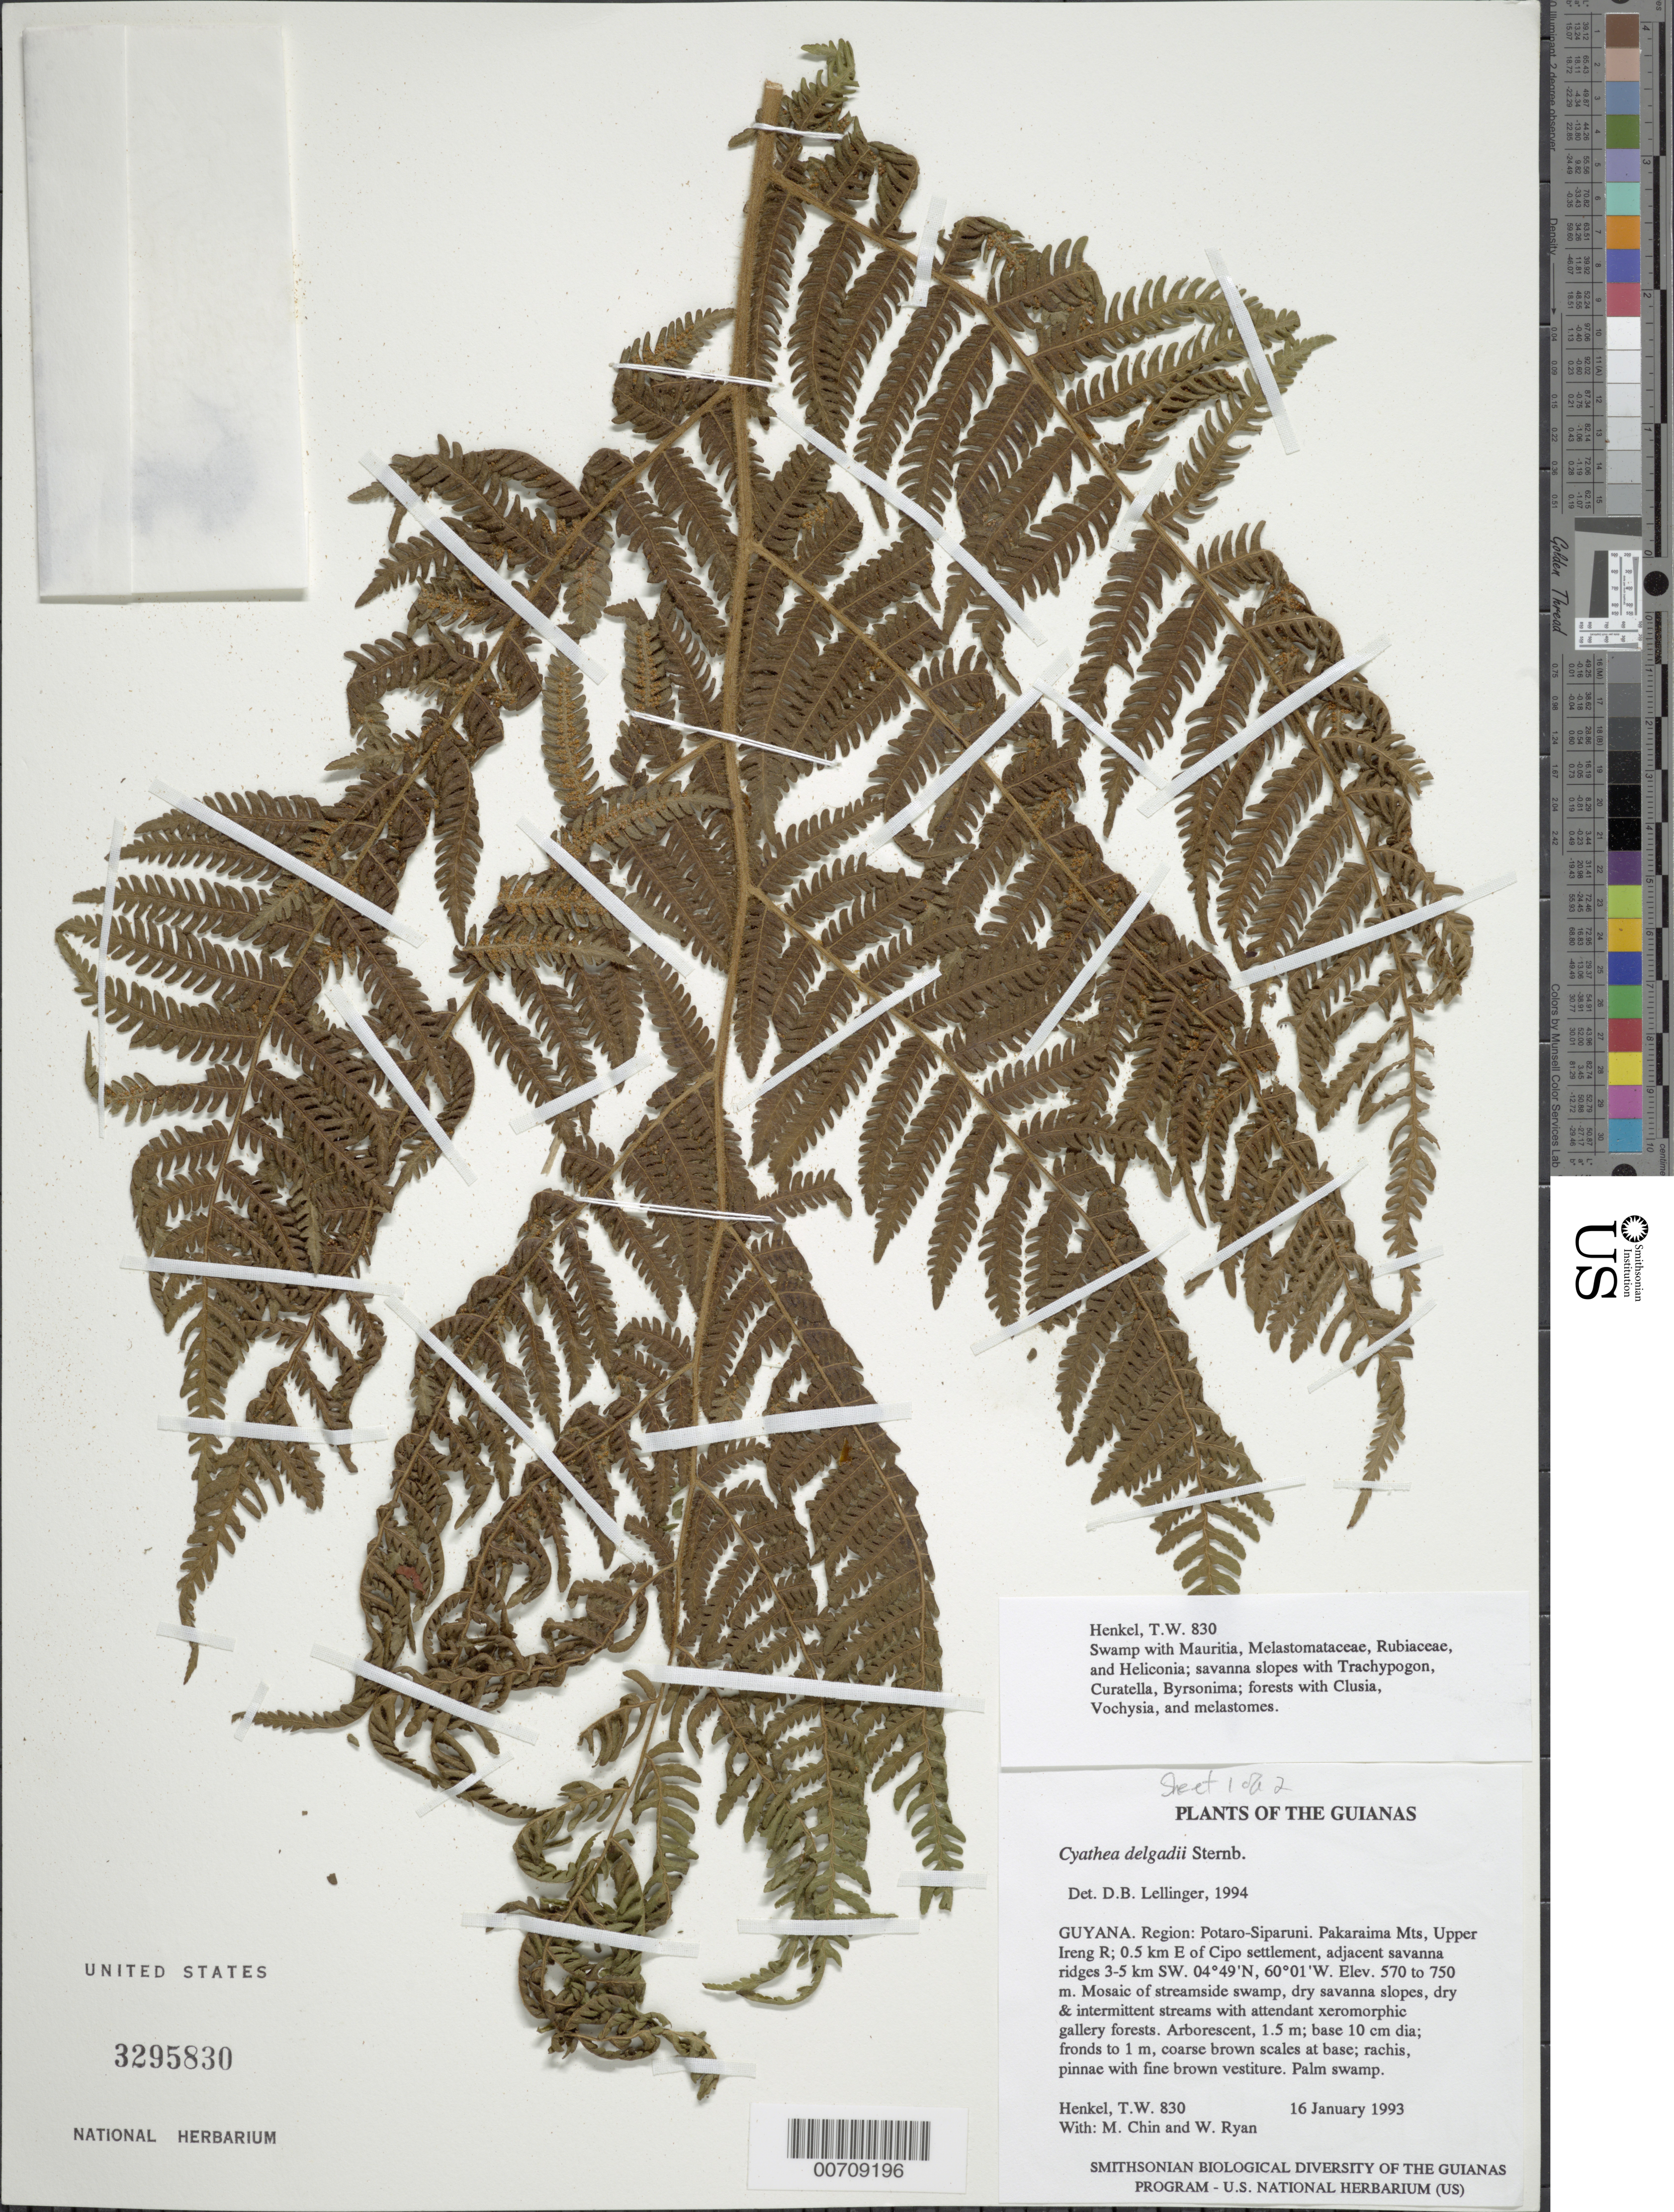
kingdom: Plantae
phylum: Tracheophyta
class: Polypodiopsida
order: Cyatheales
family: Cyatheaceae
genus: Cyathea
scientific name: Cyathea delgadii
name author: Pohl ex Sternb.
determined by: Lellinger, David B., (BOT), Smithsonian Institution - National Museum of Natural History (UNITED STATES)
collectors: T. Henkel, M. Chin & W. Ryan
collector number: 830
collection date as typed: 16 January 1993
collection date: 1993-01-16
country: Guyana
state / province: Potaro-Siparuni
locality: Pakaraima Mts, Upper Ireng R; 0.5 km E of Cipo settlement and adjacent savanna ridges 3-5 km SW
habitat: Mosaic of streamside swamp, dry savanna slopes and dry and intermittent streams with attendant xeromorphic gallery forests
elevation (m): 570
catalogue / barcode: US 3295830